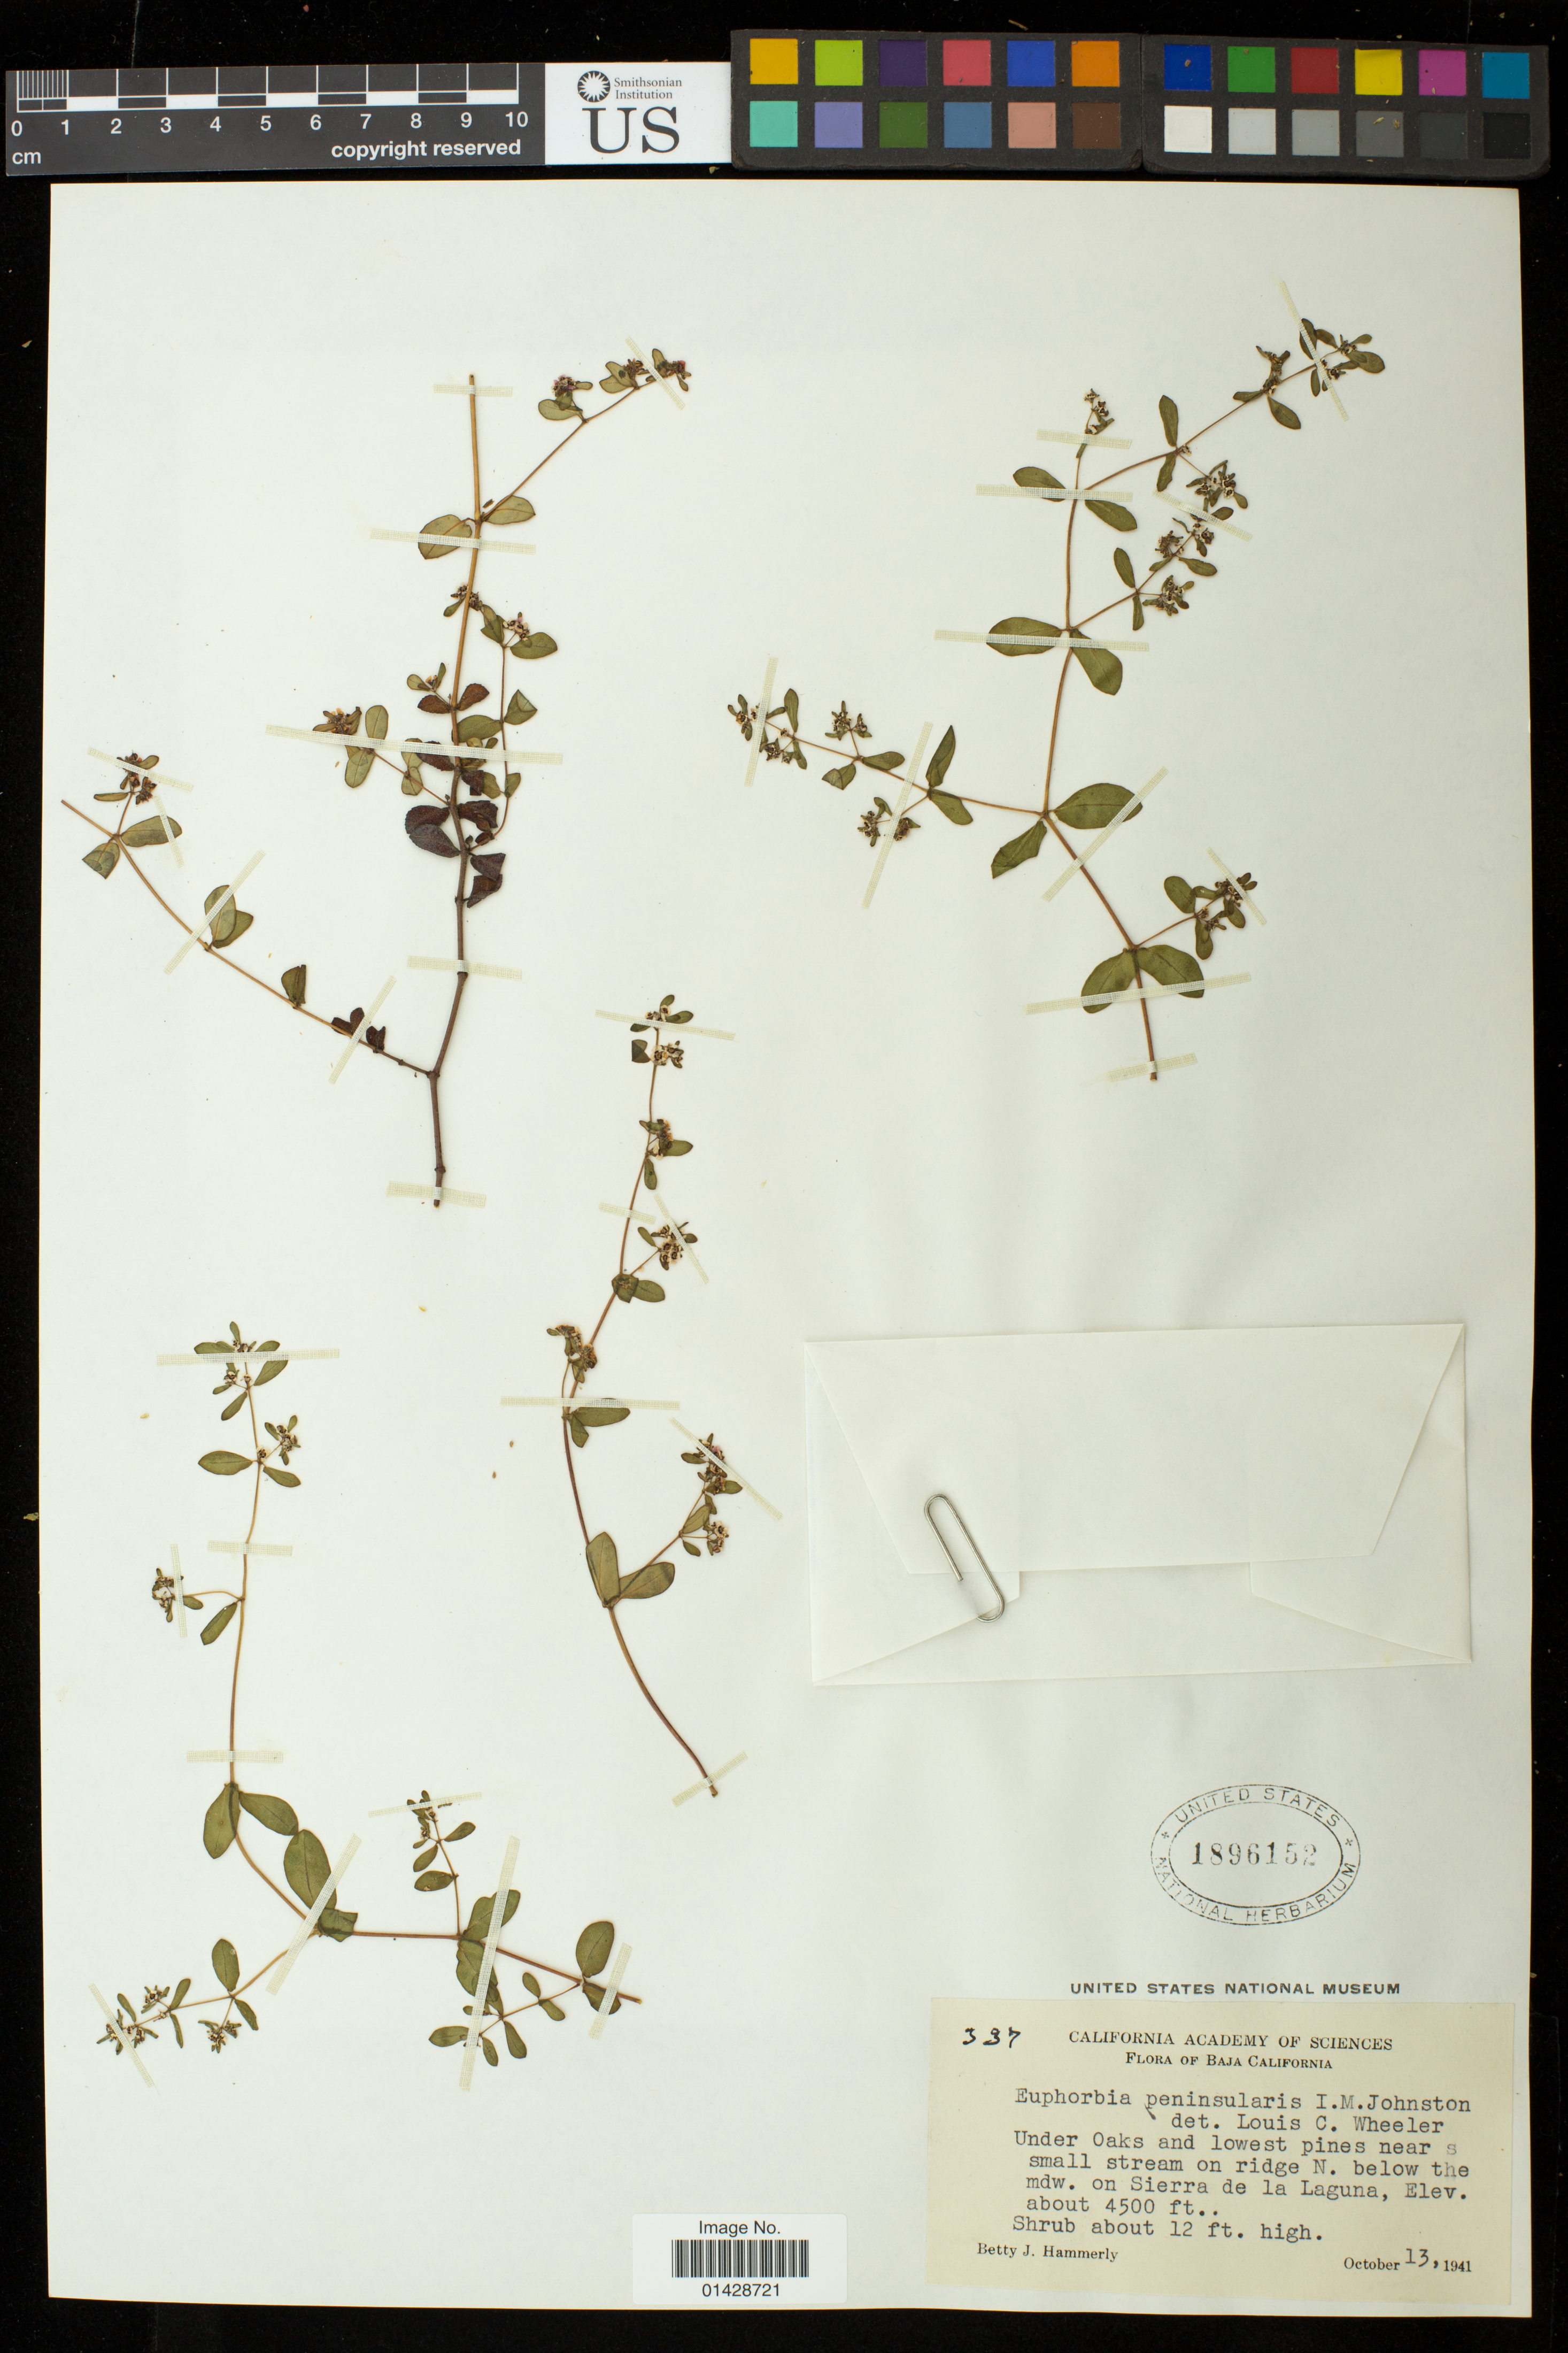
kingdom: Plantae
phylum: Tracheophyta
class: Magnoliopsida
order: Malpighiales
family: Euphorbiaceae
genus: Euphorbia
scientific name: Euphorbia peninsularis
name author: I.M. Johnst.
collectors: B. J. Hammerly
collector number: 337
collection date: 1941-10-13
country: Mexico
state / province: Baja California Sur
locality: On ridge N. below the mdw. on Sierra de la Laguna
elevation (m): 1372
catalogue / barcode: US 1896152